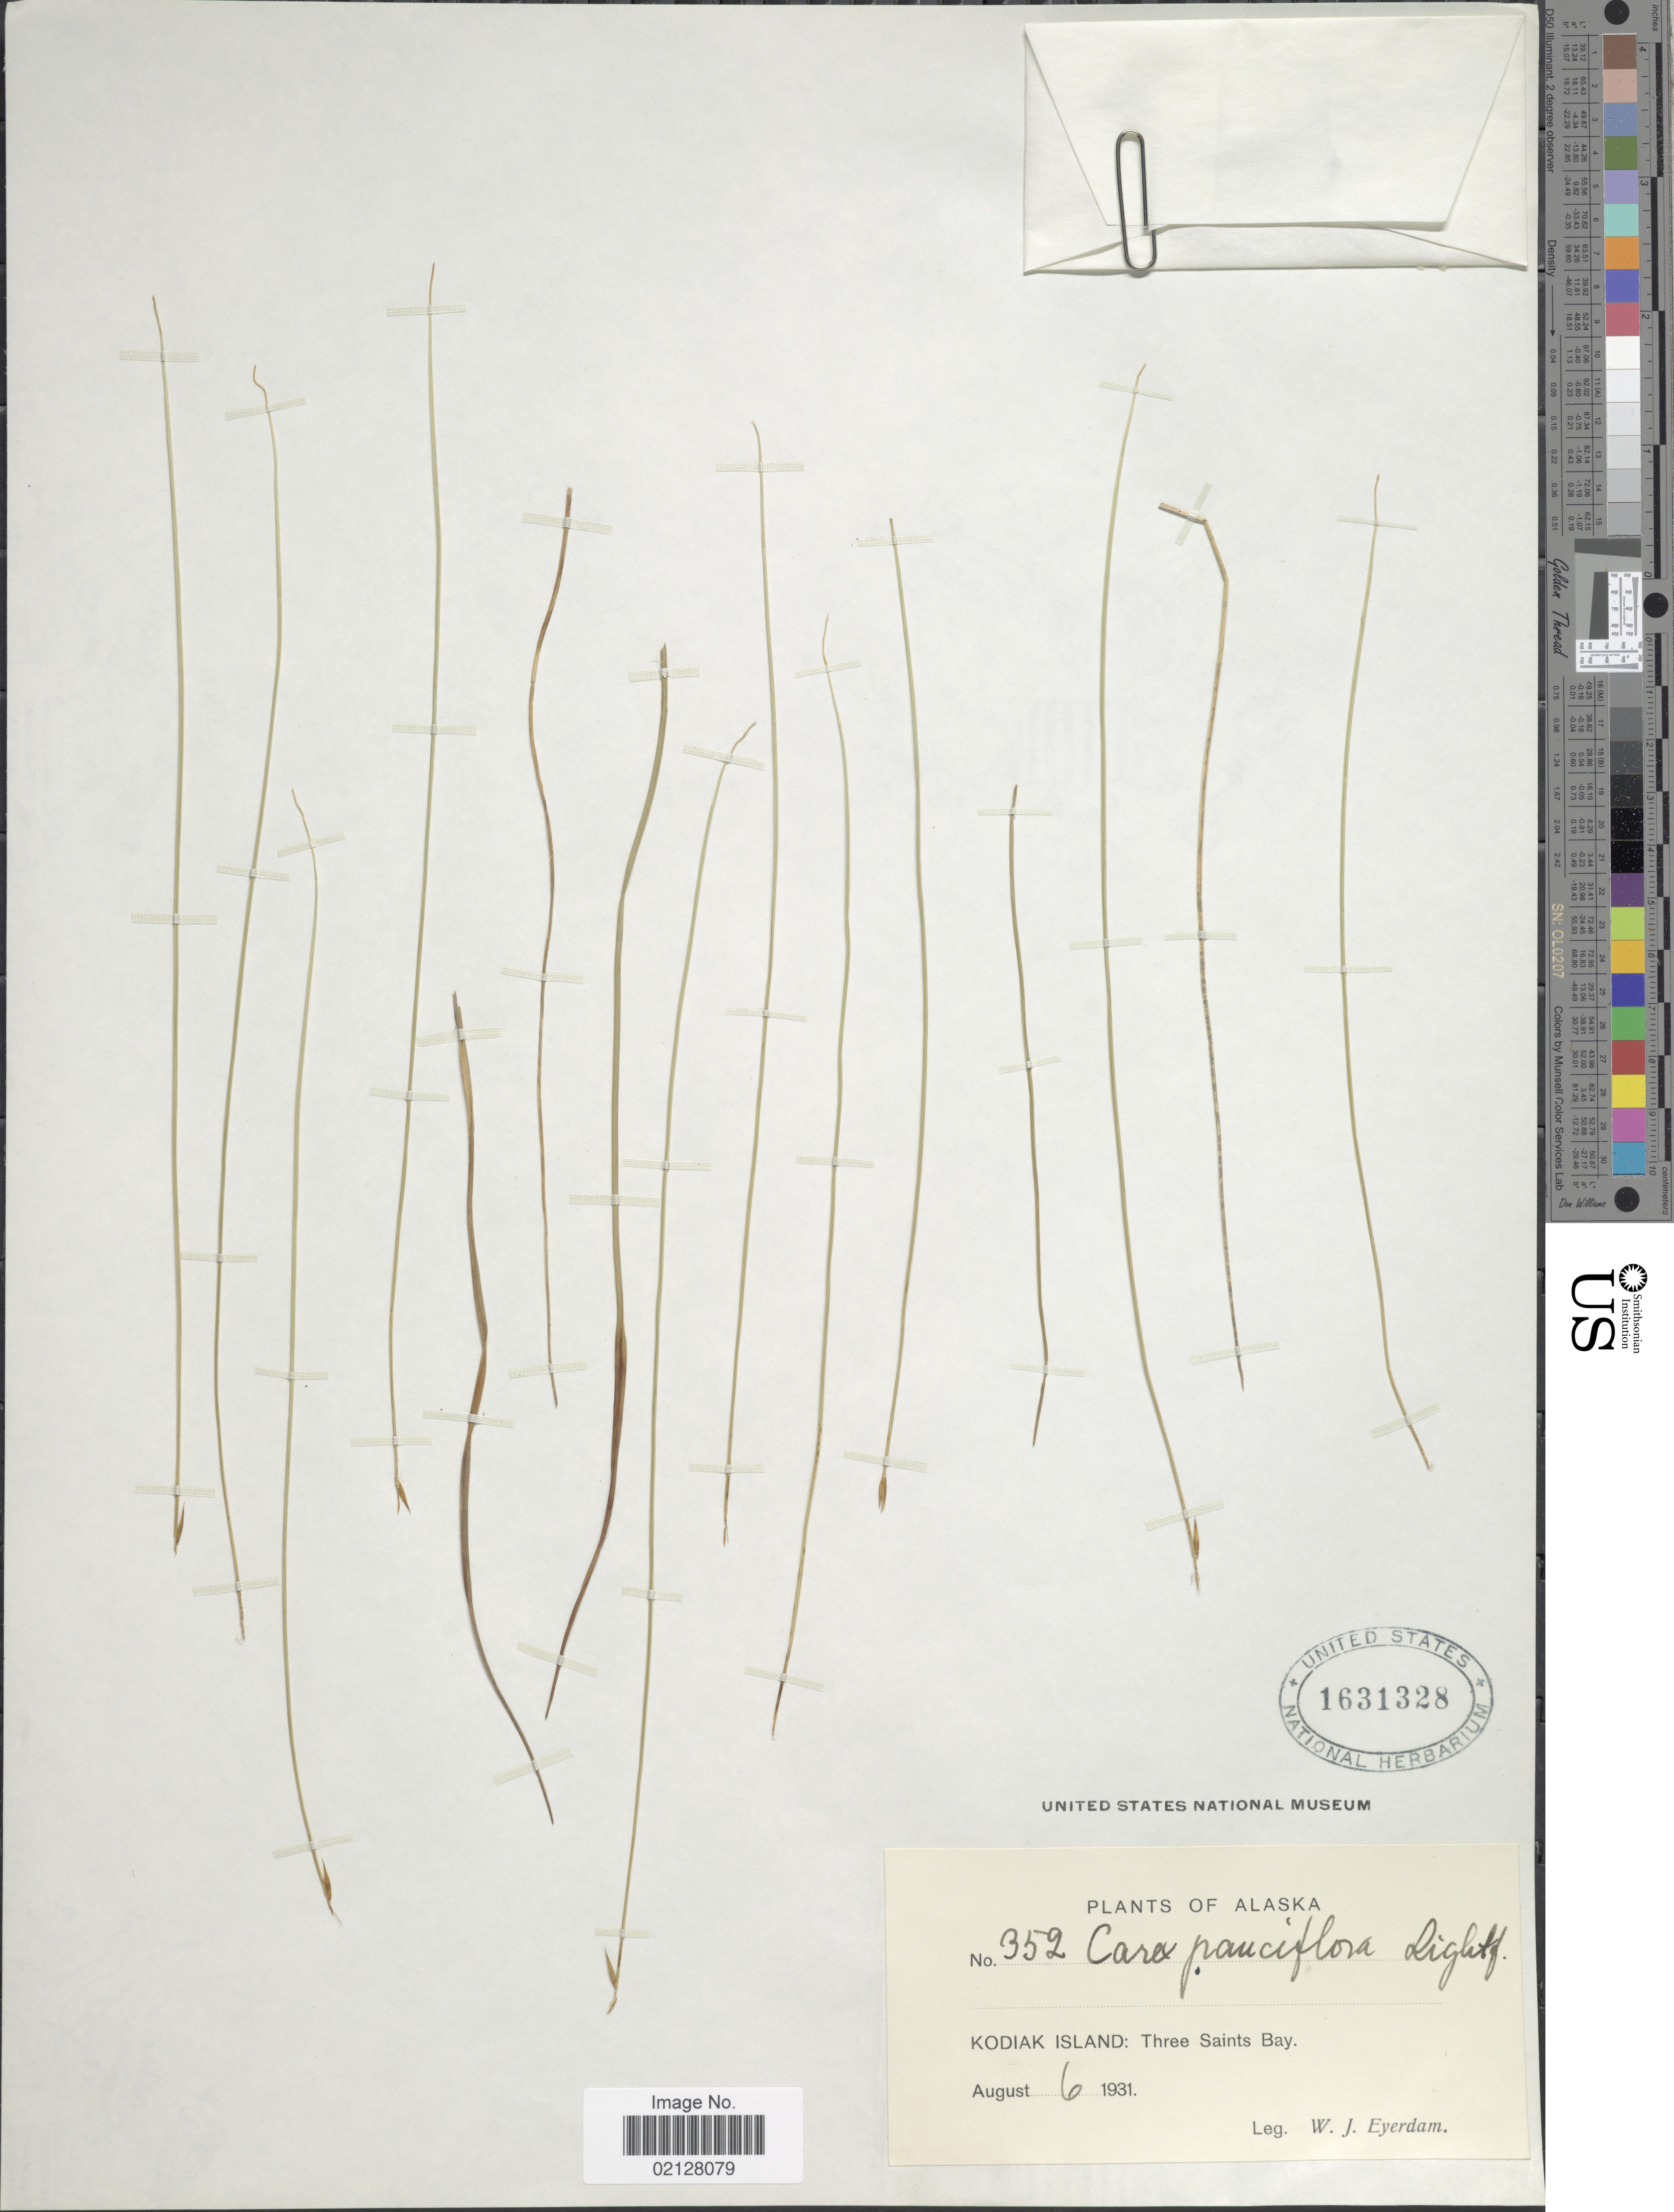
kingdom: Plantae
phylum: Tracheophyta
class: Liliopsida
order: Poales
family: Cyperaceae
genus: Carex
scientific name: Carex pauciflora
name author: Lightf.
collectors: W. J. Eyerdam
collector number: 352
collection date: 1931-08-06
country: United States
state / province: Alaska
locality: Kodiak Island: Three Saints Bay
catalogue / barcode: US 1631328